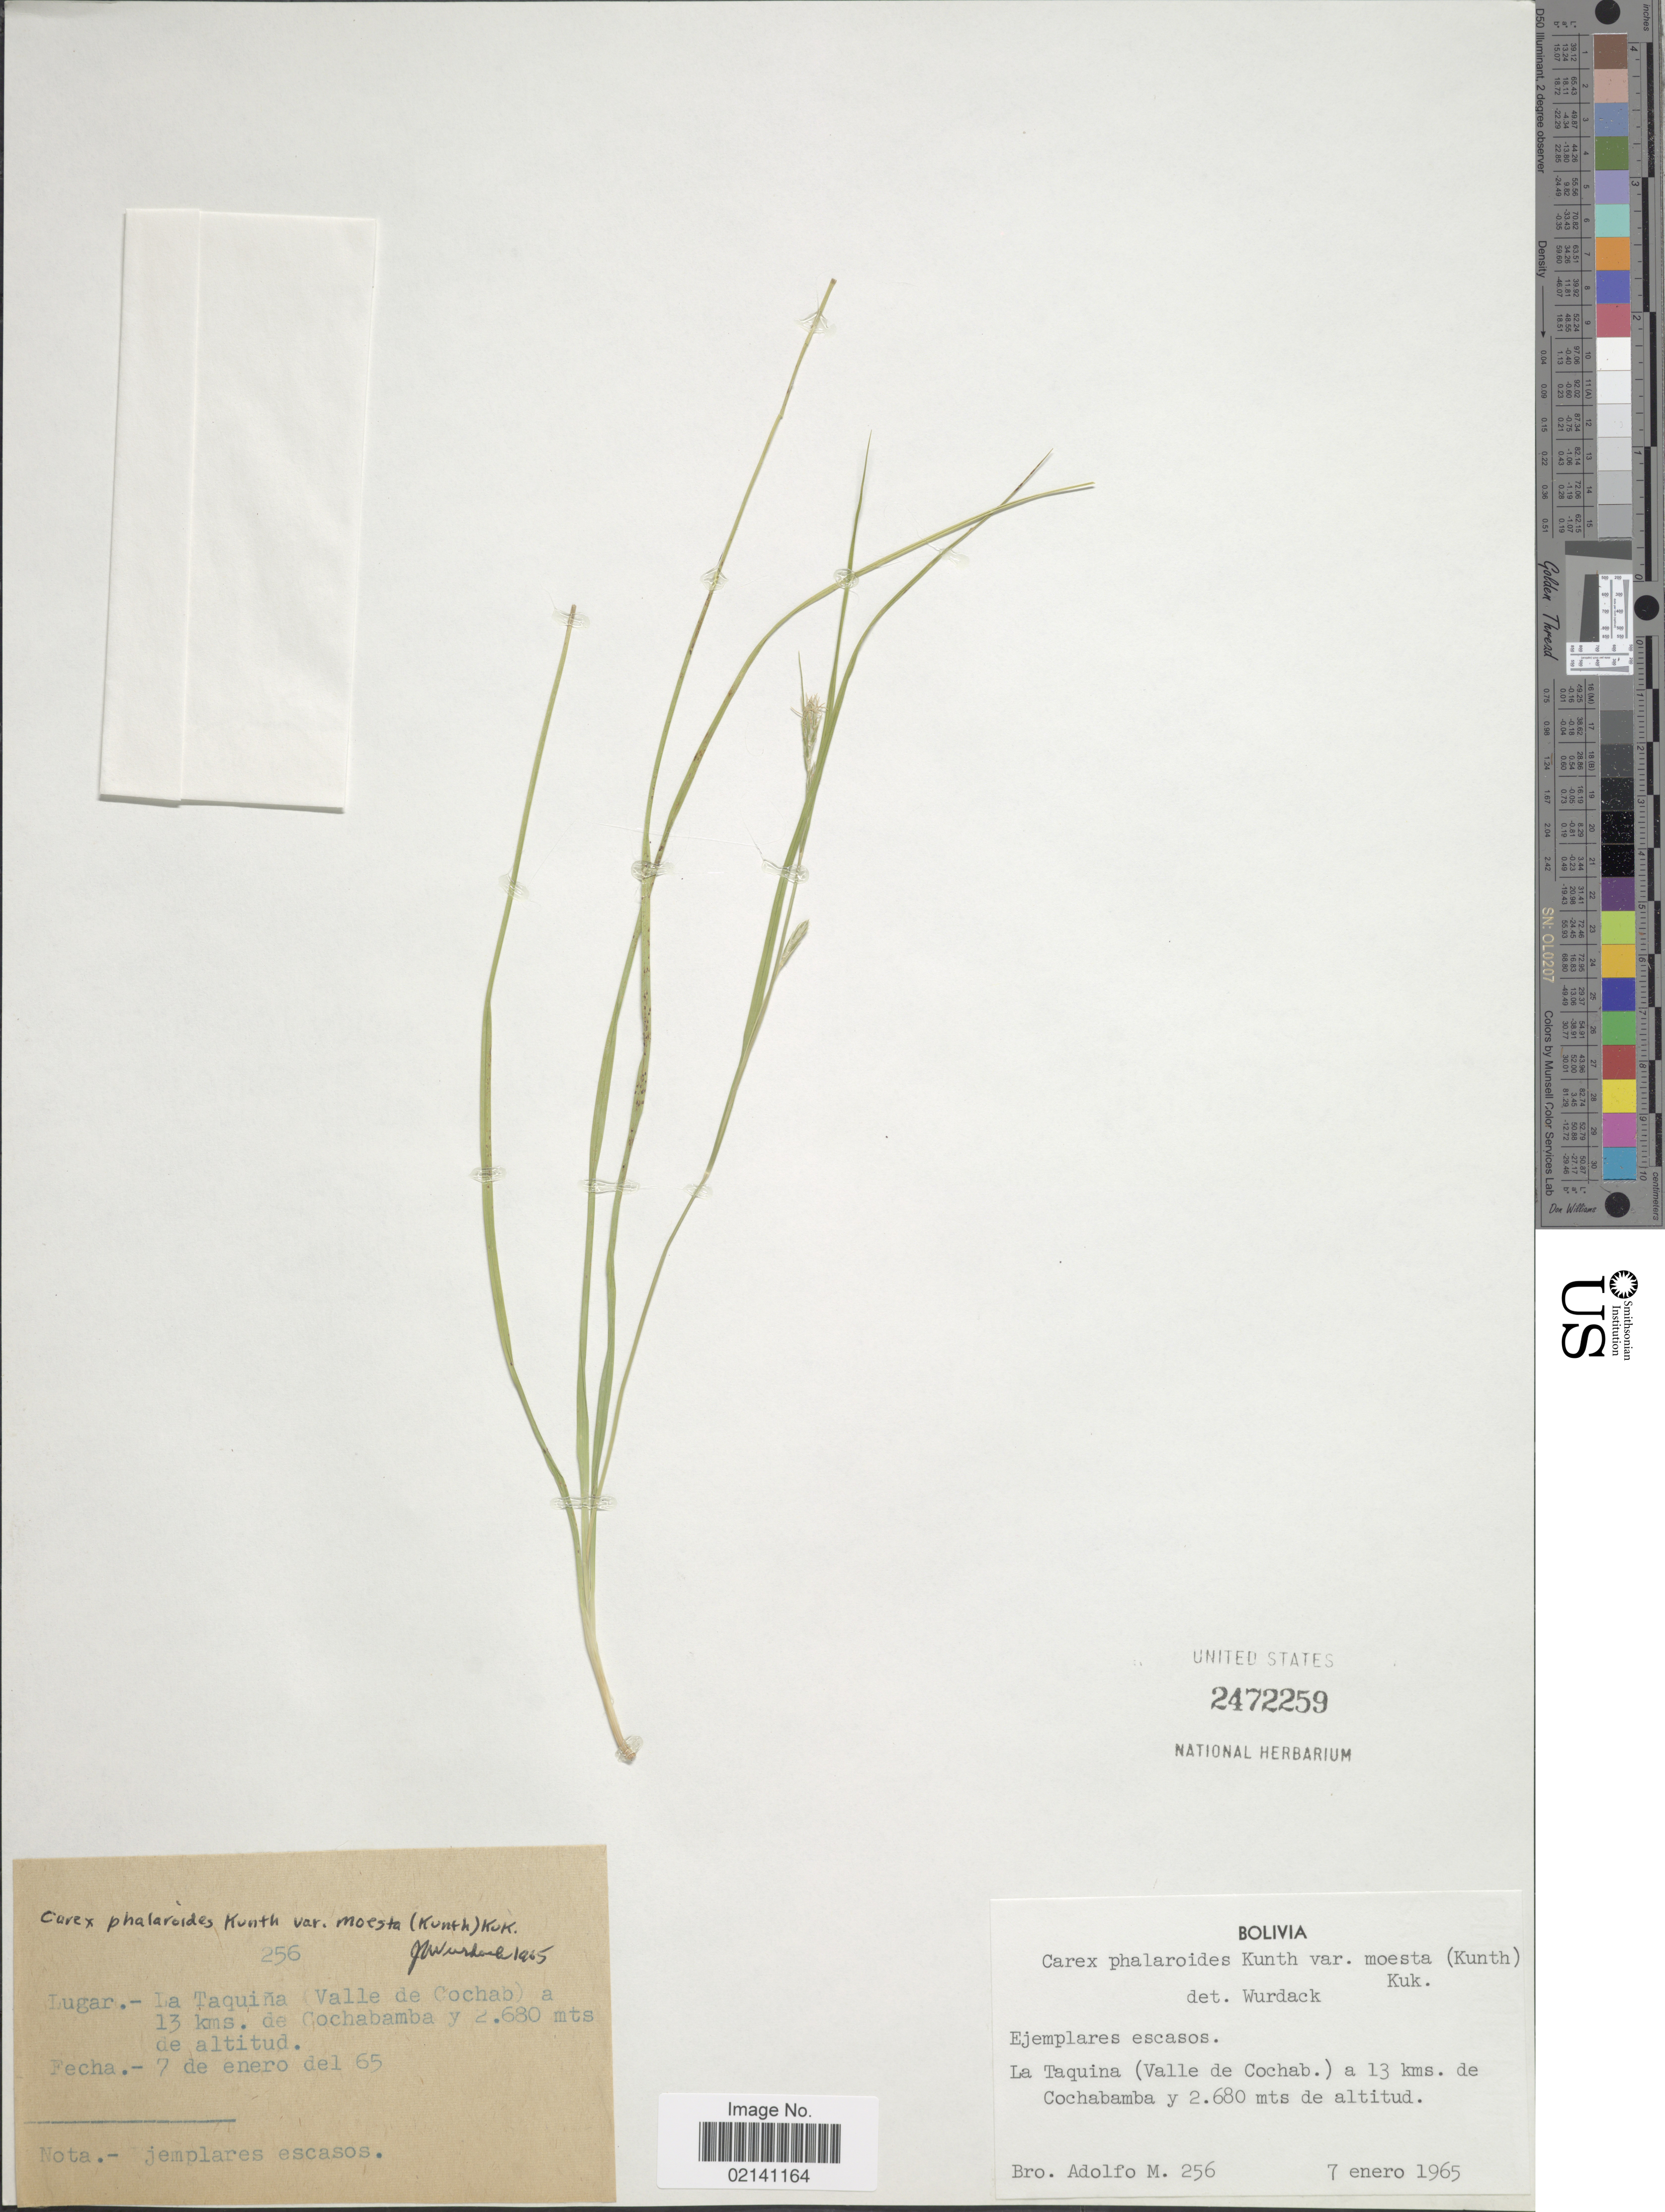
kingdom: Plantae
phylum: Tracheophyta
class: Liliopsida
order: Poales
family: Cyperaceae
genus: Carex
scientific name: Carex moesta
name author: Kunth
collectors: Bro. Adolfo M.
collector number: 256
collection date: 1965-01-07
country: Bolivia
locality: La Taquina (Valle de Cochab) a 13 kms. de Cochabamba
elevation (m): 2680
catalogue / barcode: US 2472259